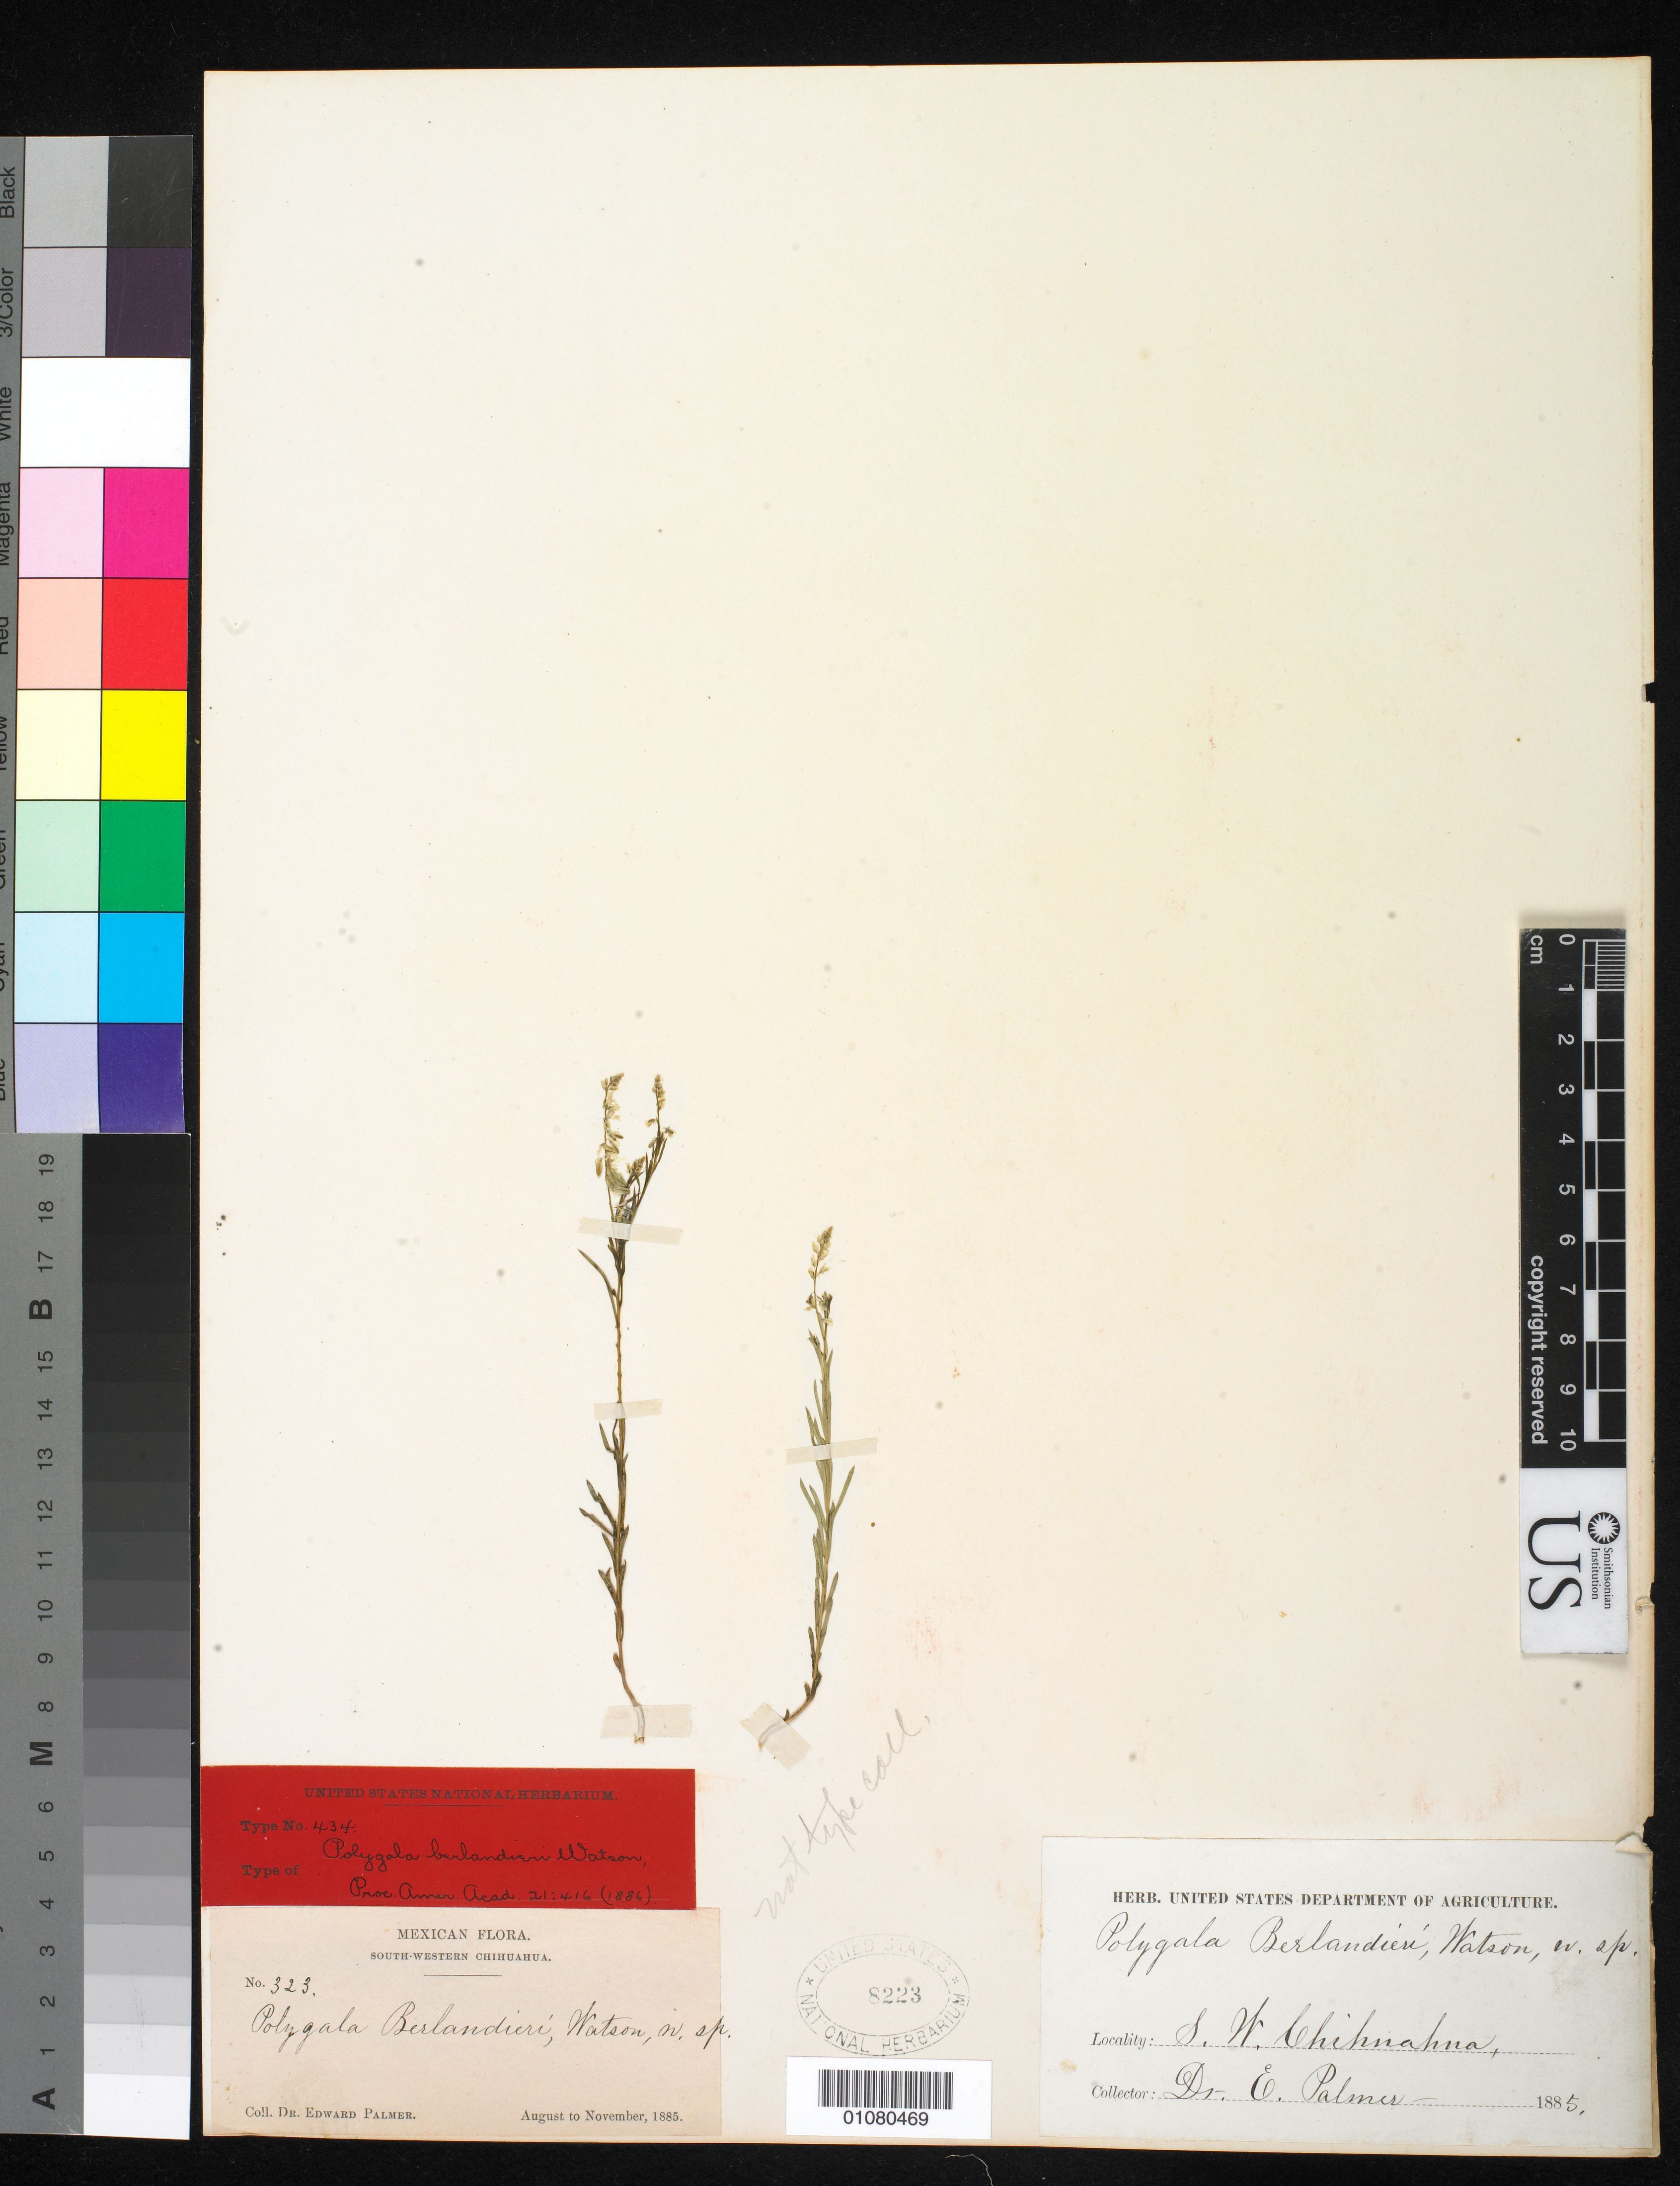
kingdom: Plantae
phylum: Tracheophyta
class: Magnoliopsida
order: Fabales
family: Polygalaceae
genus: Polygala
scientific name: Polygala berlandieri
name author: S. Watson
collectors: E. Palmer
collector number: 323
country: Mexico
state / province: Chihuahua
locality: SW Chihuahua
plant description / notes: Not a type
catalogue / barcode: US 8223